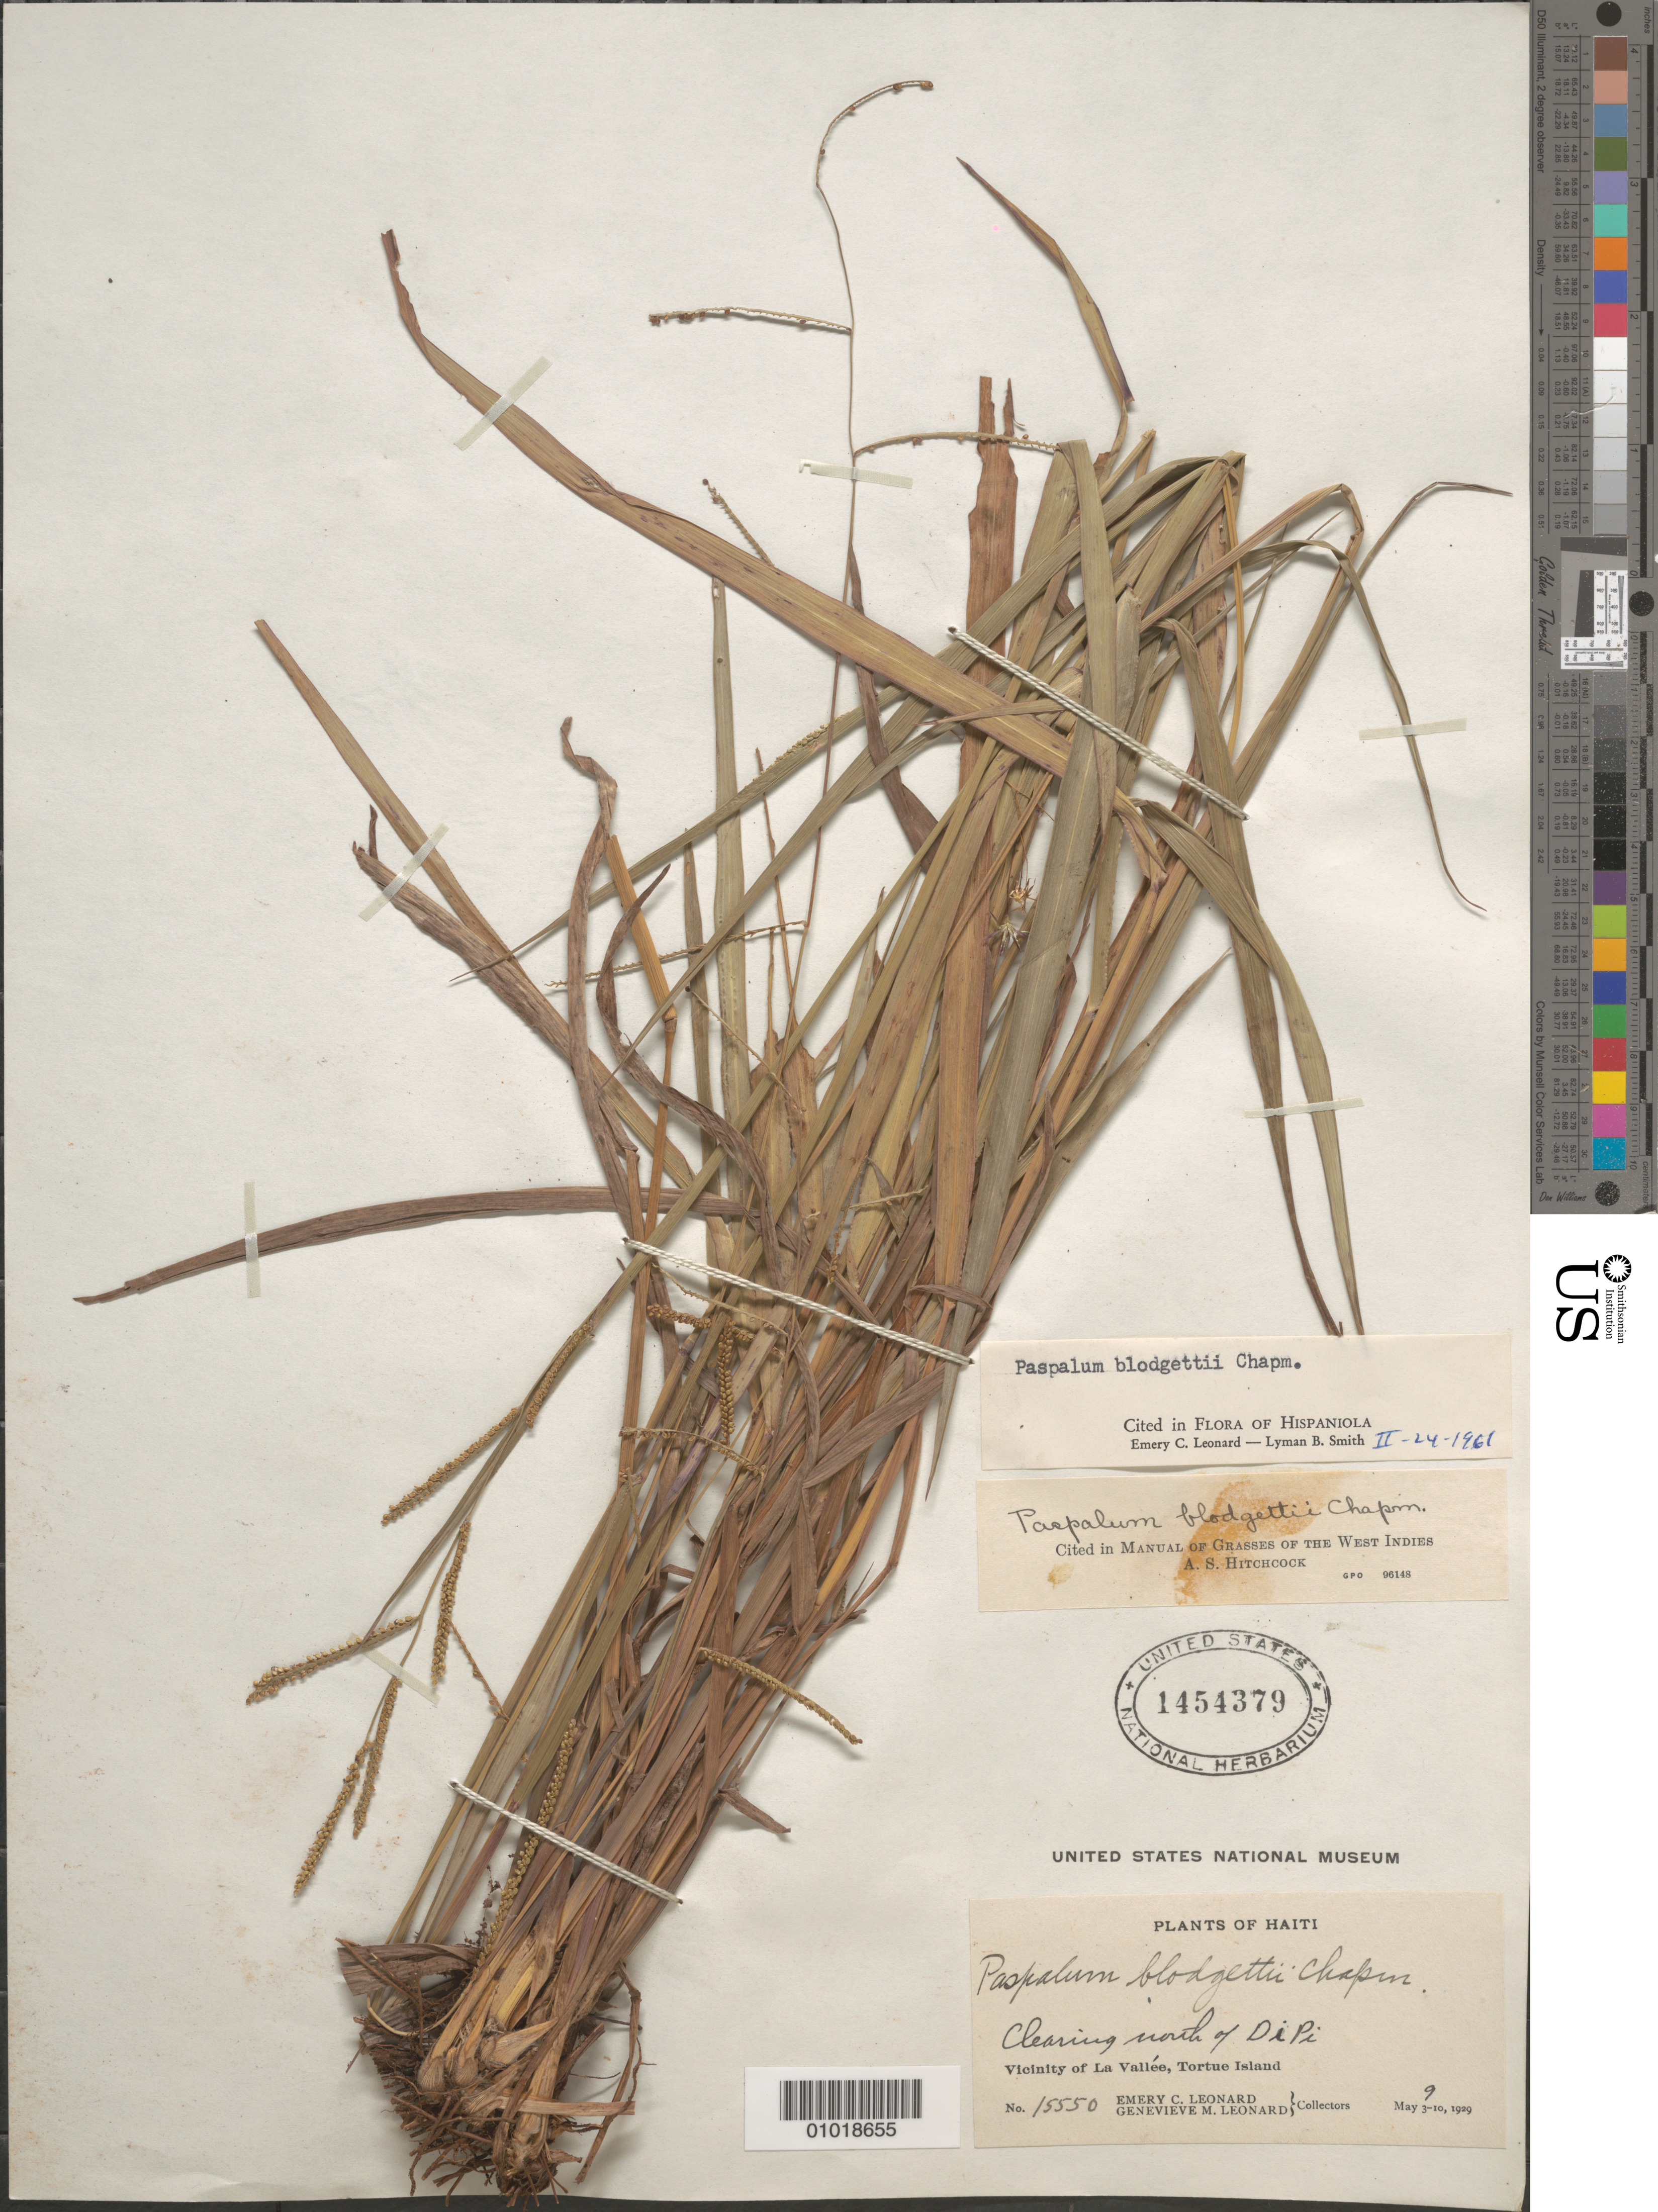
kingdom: Plantae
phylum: Tracheophyta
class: Liliopsida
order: Poales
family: Poaceae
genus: Paspalum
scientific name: Paspalum blodgettii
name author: Chapm.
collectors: E. C. Leonard & G. M. Leonard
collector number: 15550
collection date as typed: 09 May 1929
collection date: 1929-05-09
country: Haiti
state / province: Nord-Óuest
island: Île de la Tortue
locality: vic. of La Vallee, Tortue Island, clearing N of DiPi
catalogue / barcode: US 1454379